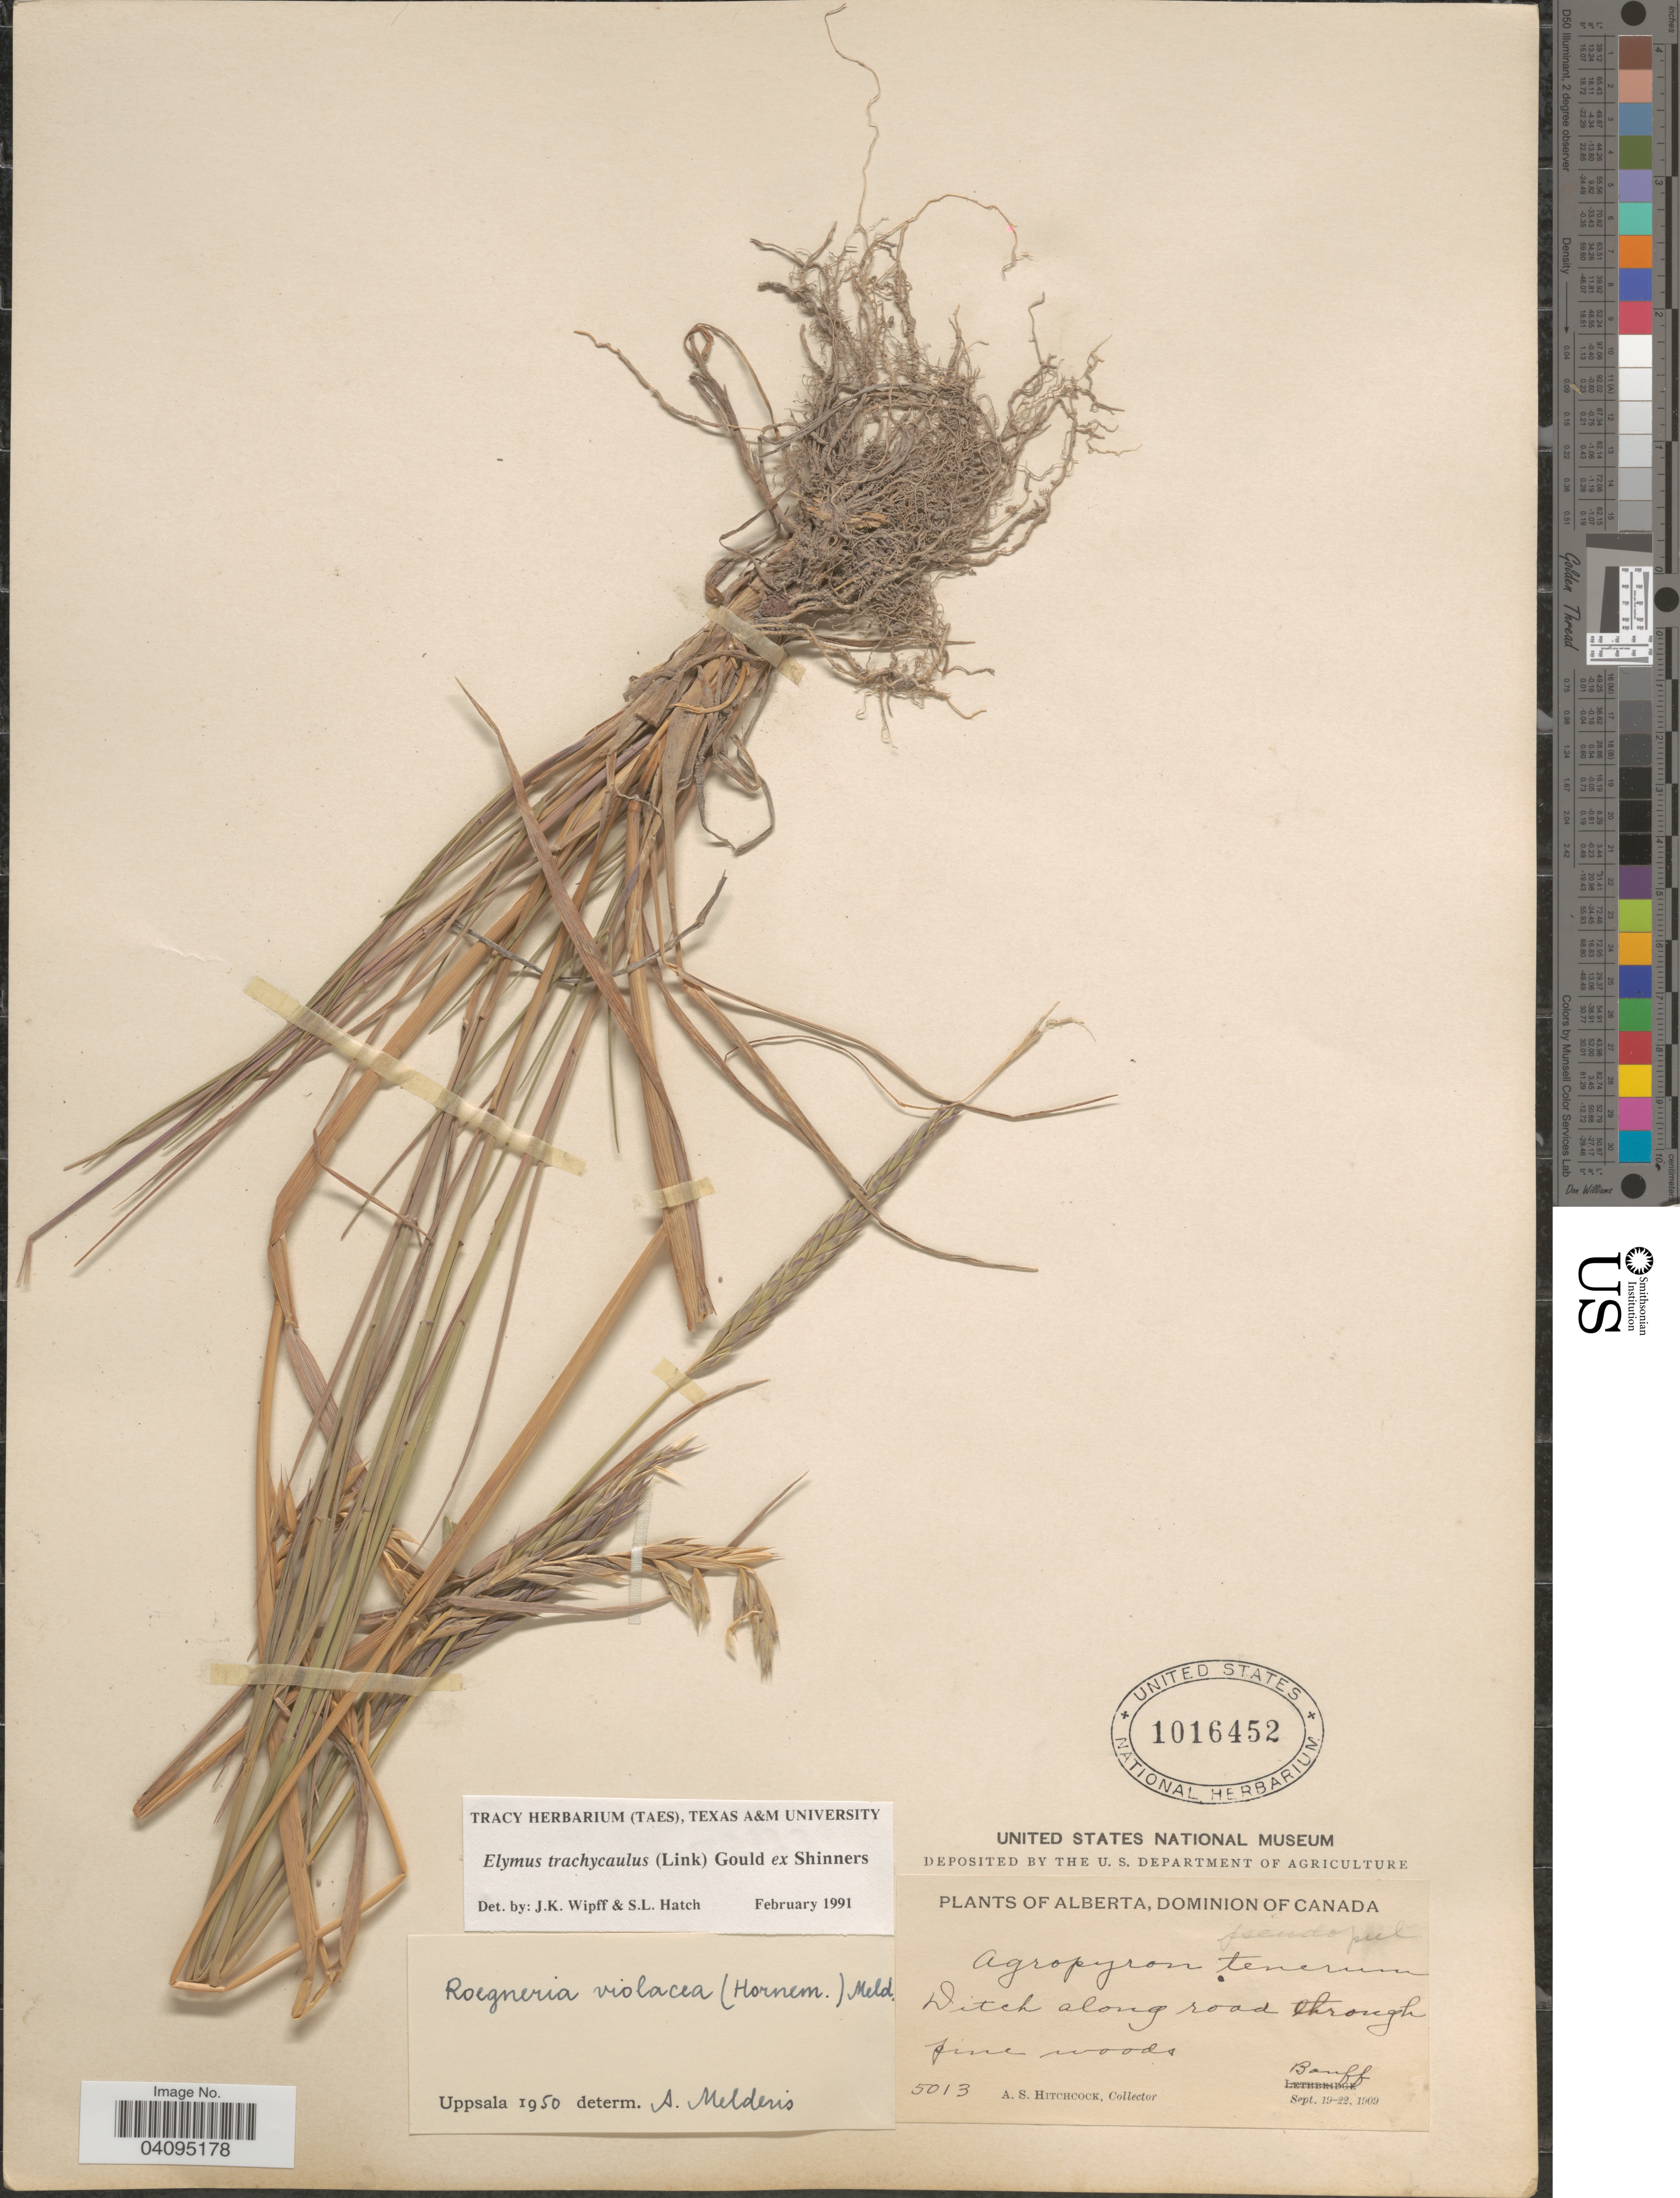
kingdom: Plantae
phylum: Tracheophyta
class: Liliopsida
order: Poales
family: Poaceae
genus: Elymus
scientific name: Elymus trachycaulus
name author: (Link) Gould ex Shinners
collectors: A. S. Hitchcock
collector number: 5013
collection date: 1909-09-19/1909-09-22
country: Canada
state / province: Alberta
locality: Dominion of Canada. Ditch along road through pine woods. Banff.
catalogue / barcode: US 1016452